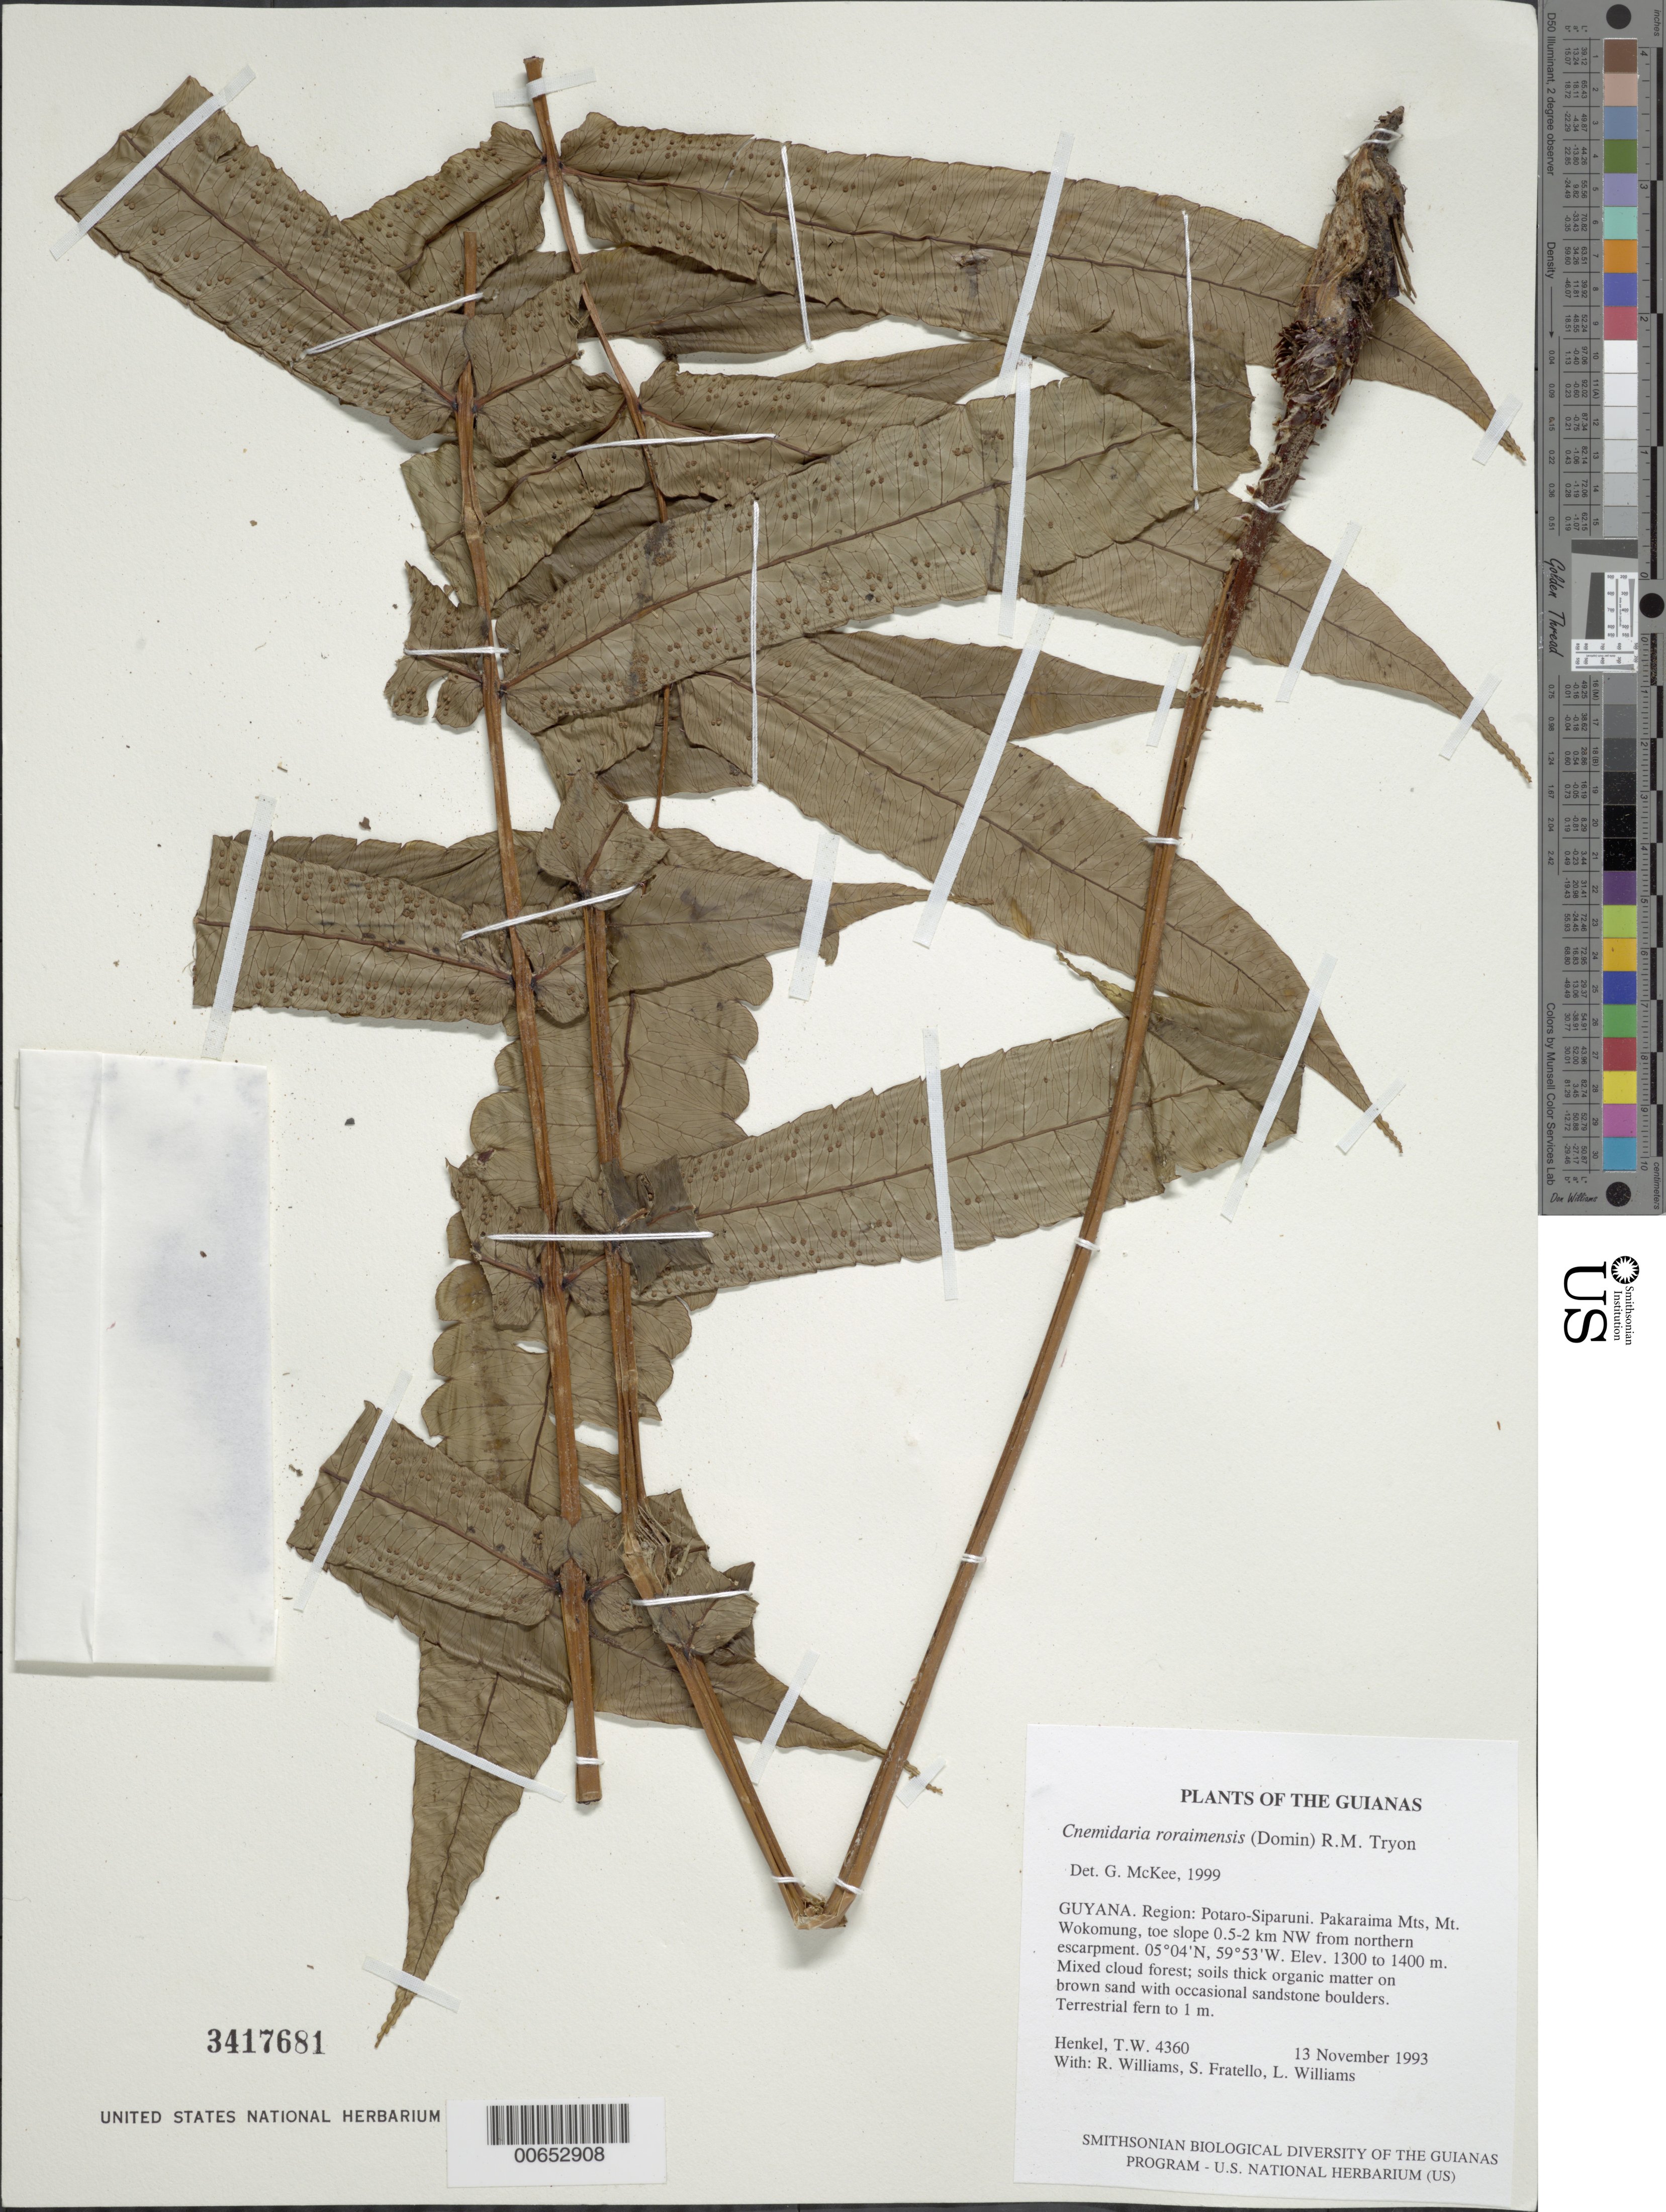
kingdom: Plantae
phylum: Tracheophyta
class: Polypodiopsida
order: Cyatheales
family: Cyatheaceae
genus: Cyathea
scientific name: Cyathea roraimensis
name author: (Domin) Domin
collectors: T. Henkel, R. Williams, S. Fratello & L. Williams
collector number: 4360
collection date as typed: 13 November 1993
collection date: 1993-11-13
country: Guyana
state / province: Potaro-Siparuni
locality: Pakaraima Mts, Mt. Wokomung, toe slope 0.5-2 km NW from northern escarpment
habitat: Mixed cloud forest; soils thick organic matter on brown sand with occasional sandstone boulders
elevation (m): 1300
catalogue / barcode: US 3417681